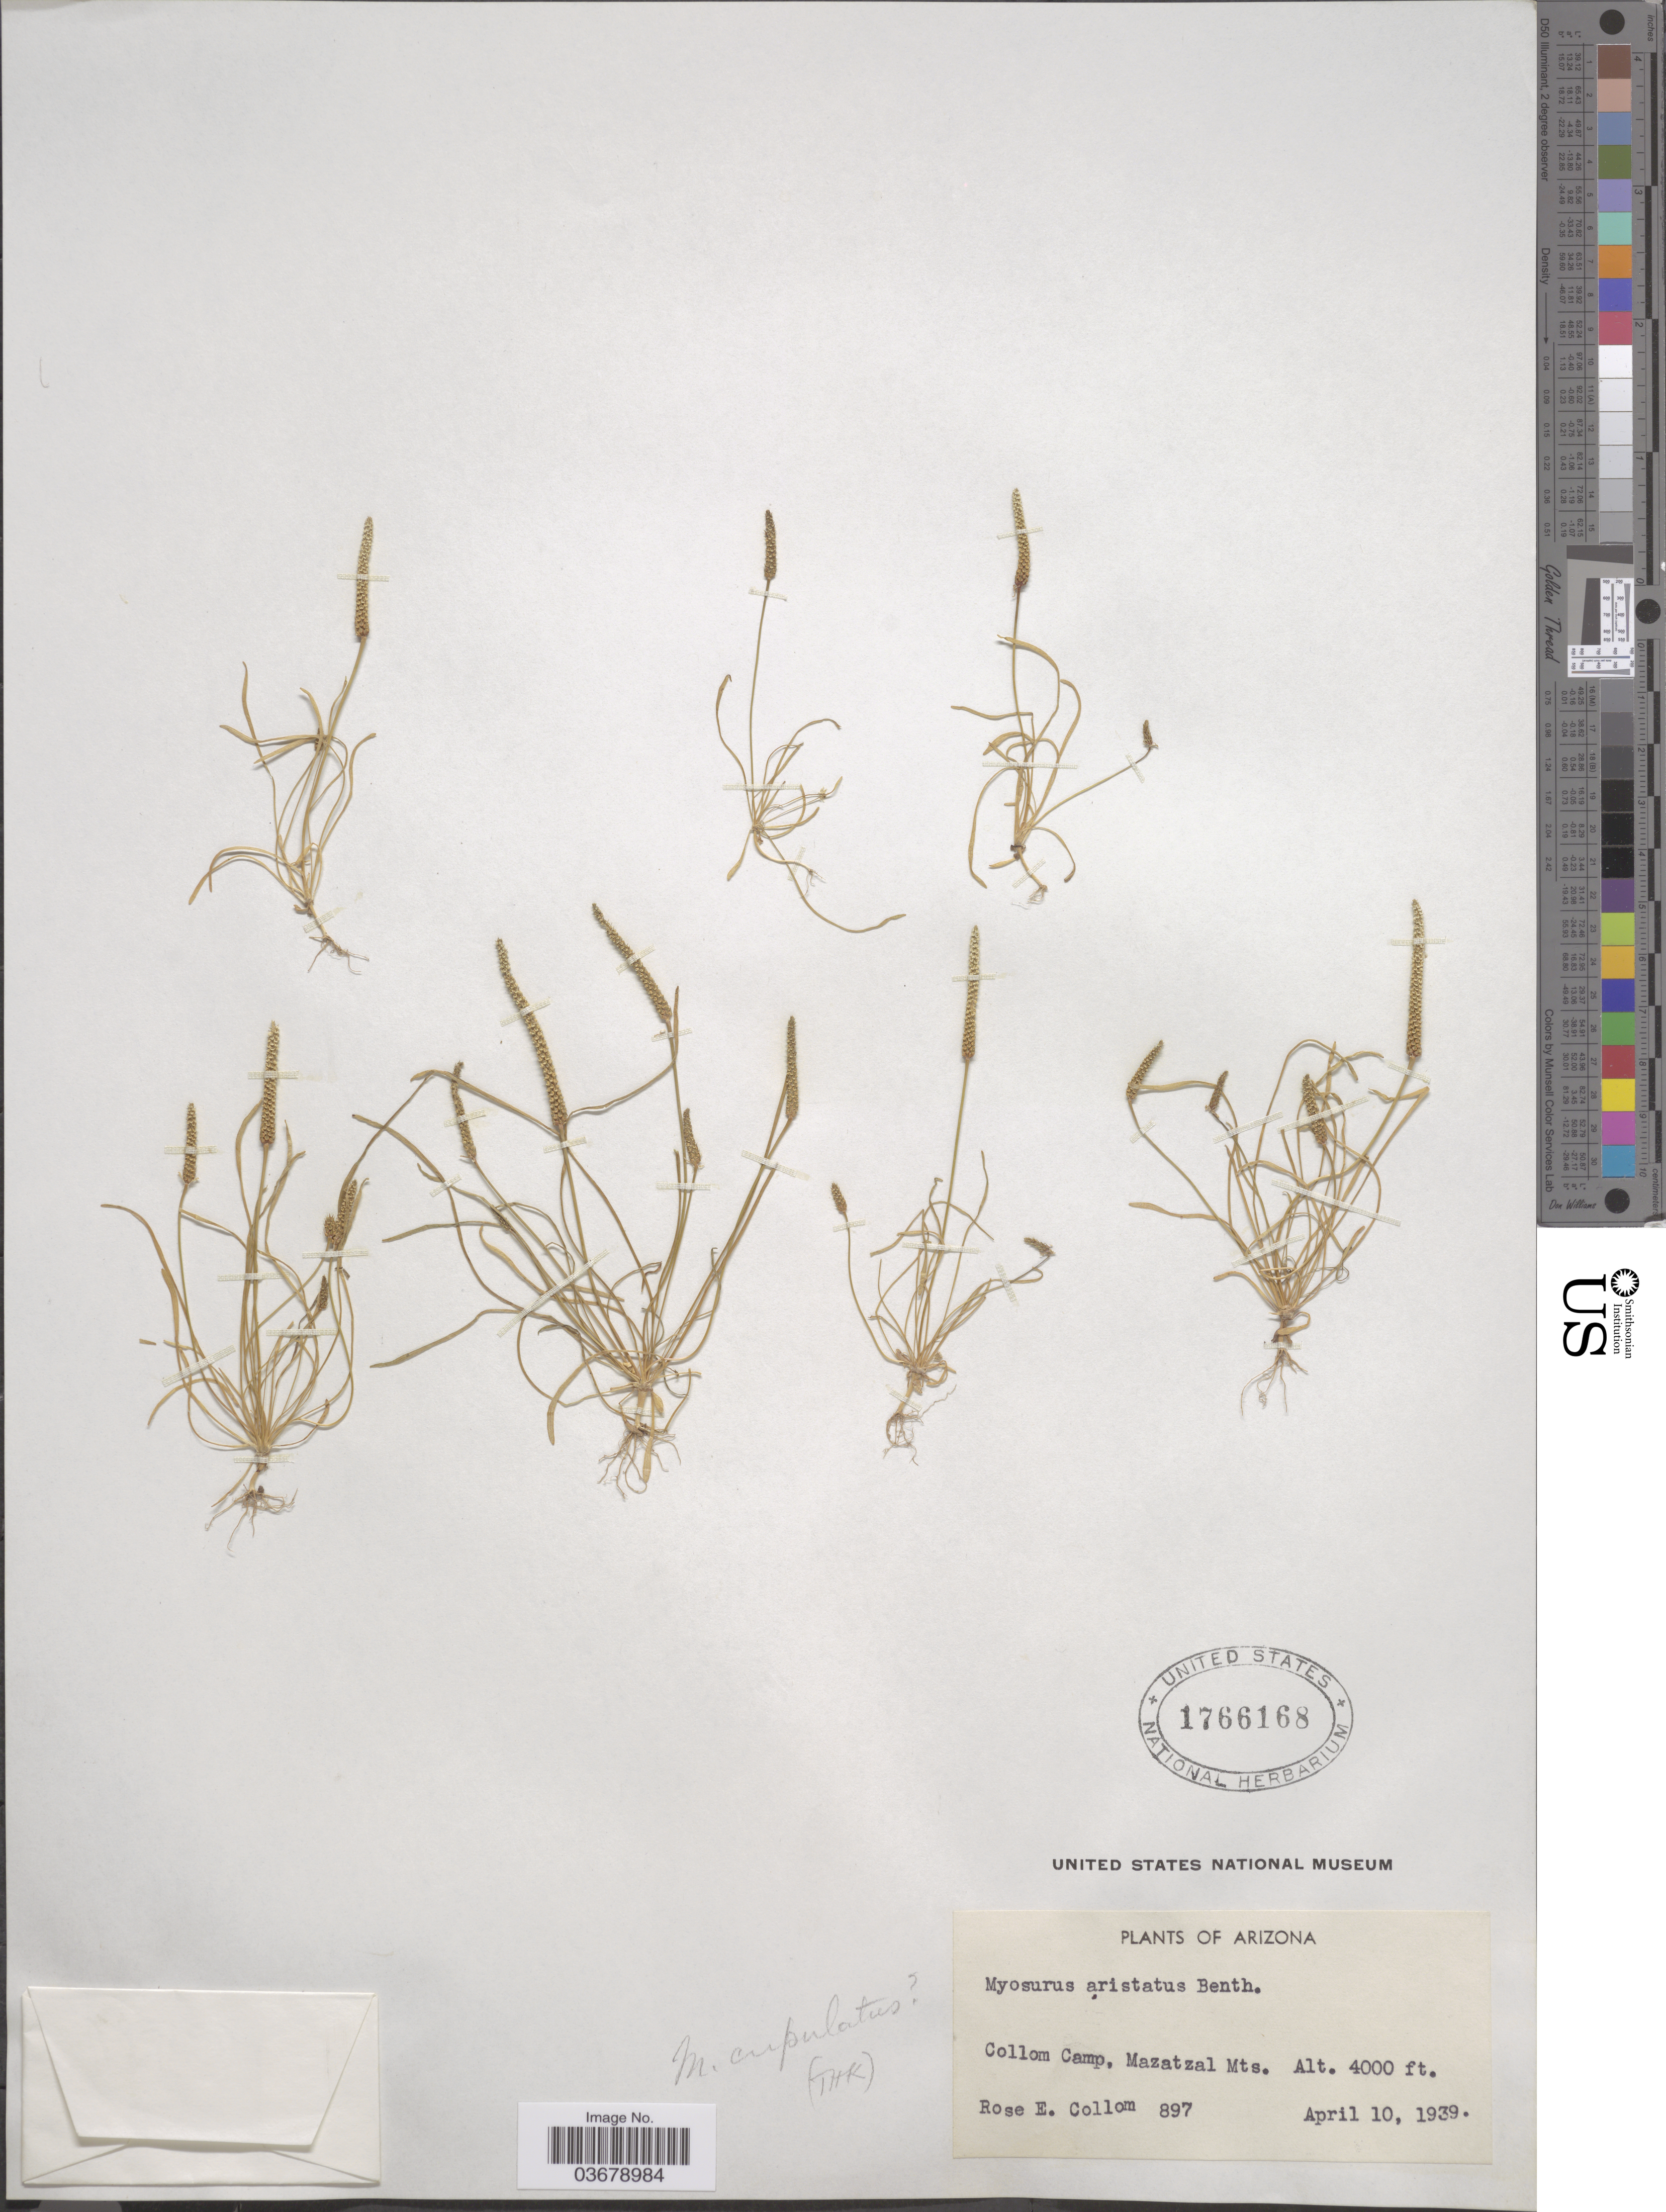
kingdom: Plantae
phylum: Tracheophyta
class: Magnoliopsida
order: Ranunculales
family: Ranunculaceae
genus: Myosurus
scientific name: Myosurus cupulatus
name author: S. Watson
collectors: R. E. Collom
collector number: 897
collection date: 1939-04-10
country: United States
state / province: Arizona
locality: Collom Camp, Mazatzal Mts.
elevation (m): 1219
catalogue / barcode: US 1766168